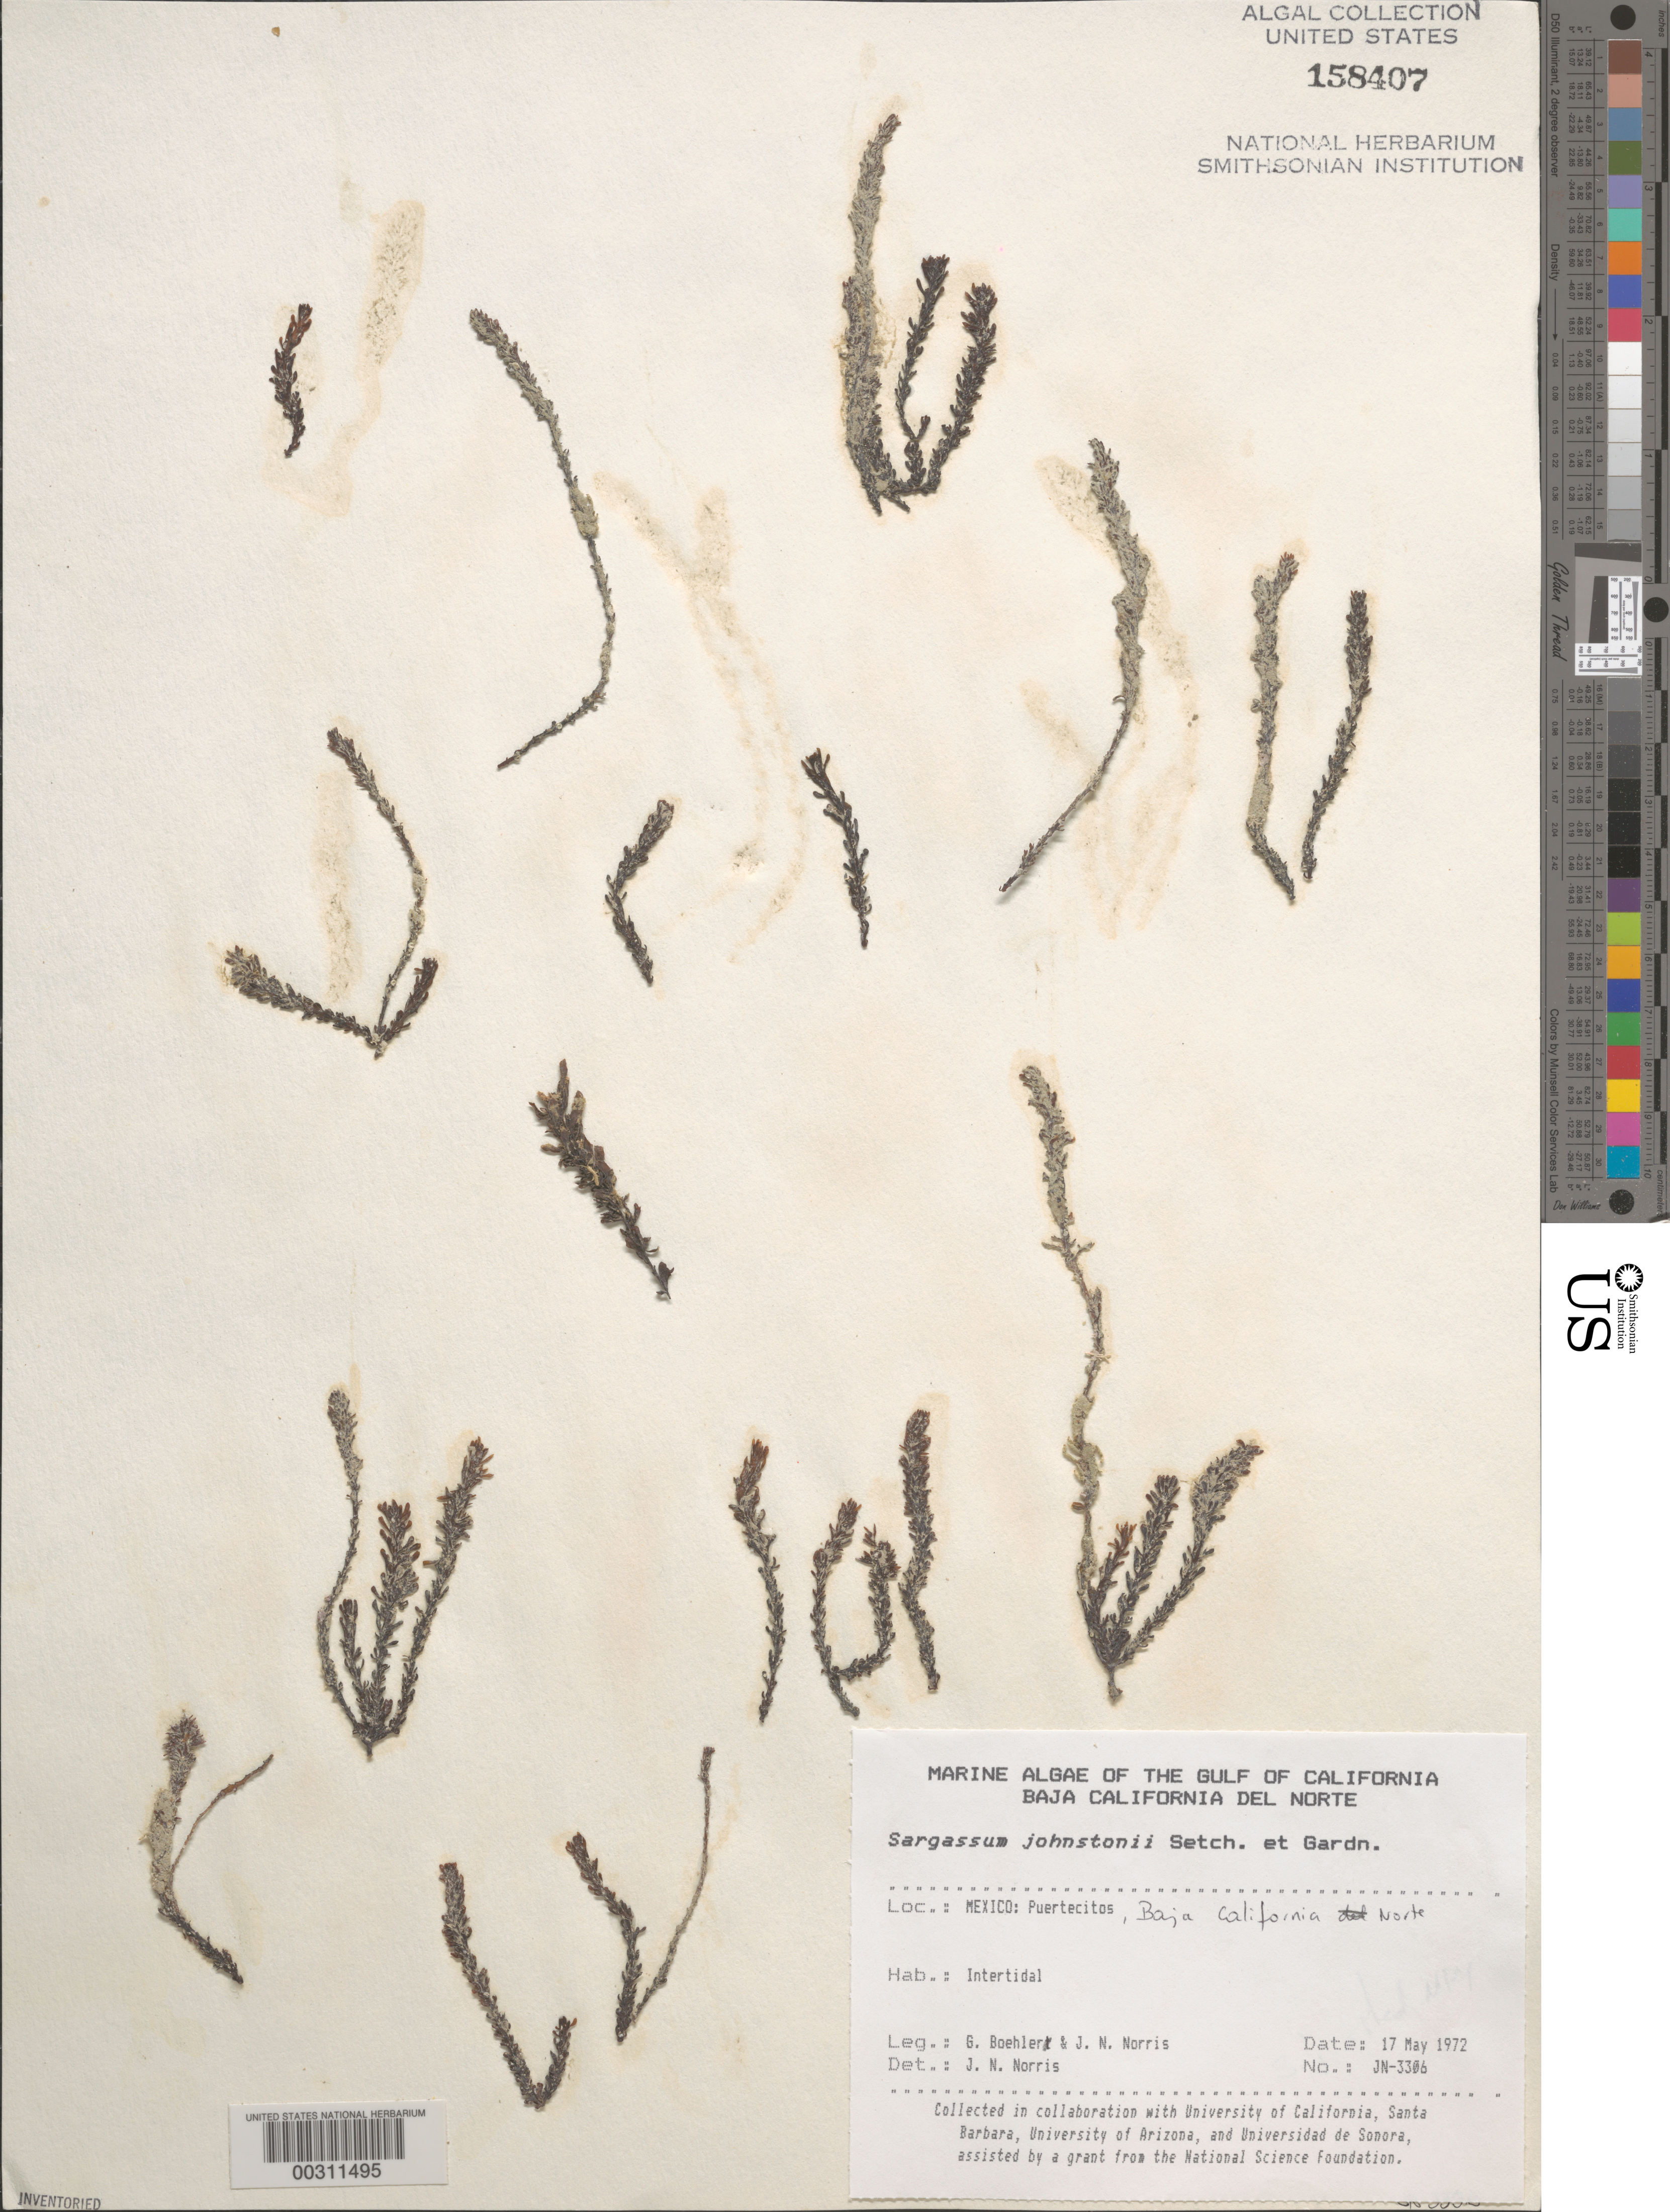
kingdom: Chromista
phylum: Ochrophyta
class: Phaeophyceae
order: Fucales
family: Sargassaceae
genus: Sargassum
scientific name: Sargassum johnstonii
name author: Setchell & N.L. Gardner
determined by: Norris, James N.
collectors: G. Boehlert & J. N. Norris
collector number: JN-3306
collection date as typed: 17 May 1972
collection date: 1972-05-17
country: Mexico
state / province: Baja California Norte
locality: Puertecitos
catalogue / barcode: US 158407